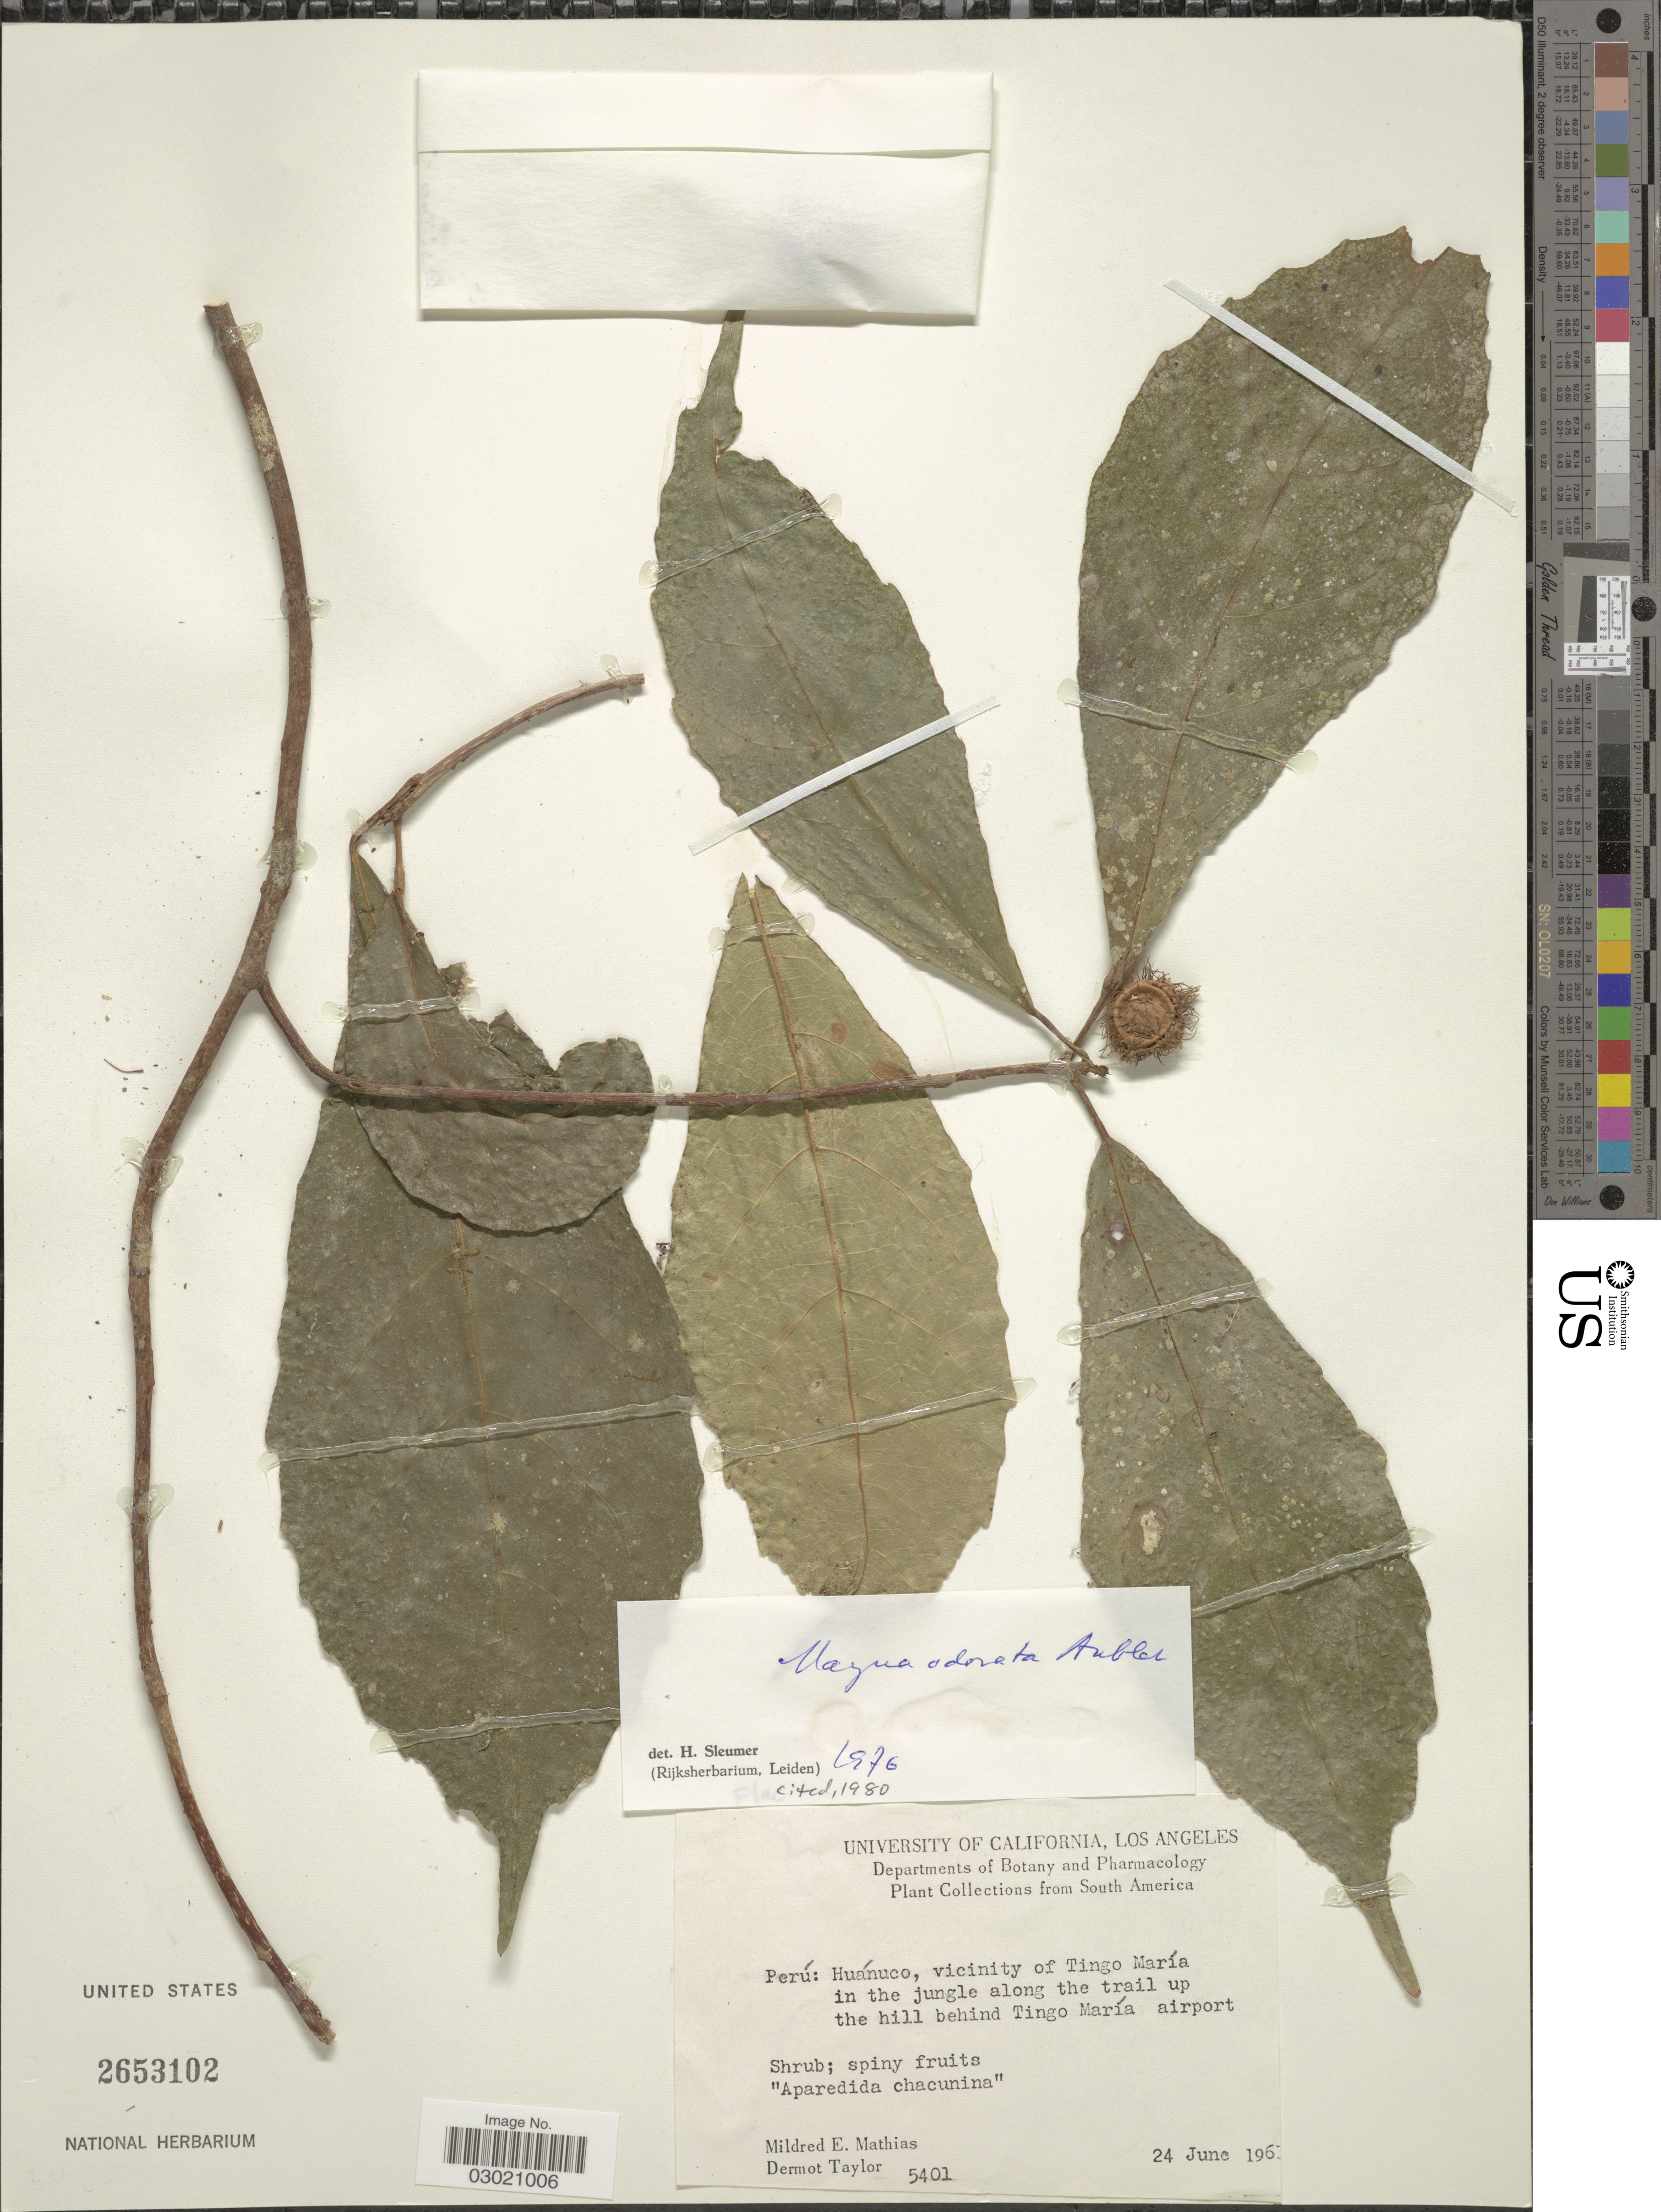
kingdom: Plantae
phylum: Tracheophyta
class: Magnoliopsida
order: Malpighiales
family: Achariaceae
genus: Mayna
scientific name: Mayna odorata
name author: Aubl.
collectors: M. E. Mathias & D. Taylor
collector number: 5401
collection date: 1961-06-24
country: Peru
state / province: Huánuco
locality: Vicinity of Tingo María in the jungle along the trail up the hill behind Tingo María airport.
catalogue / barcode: US 2653102